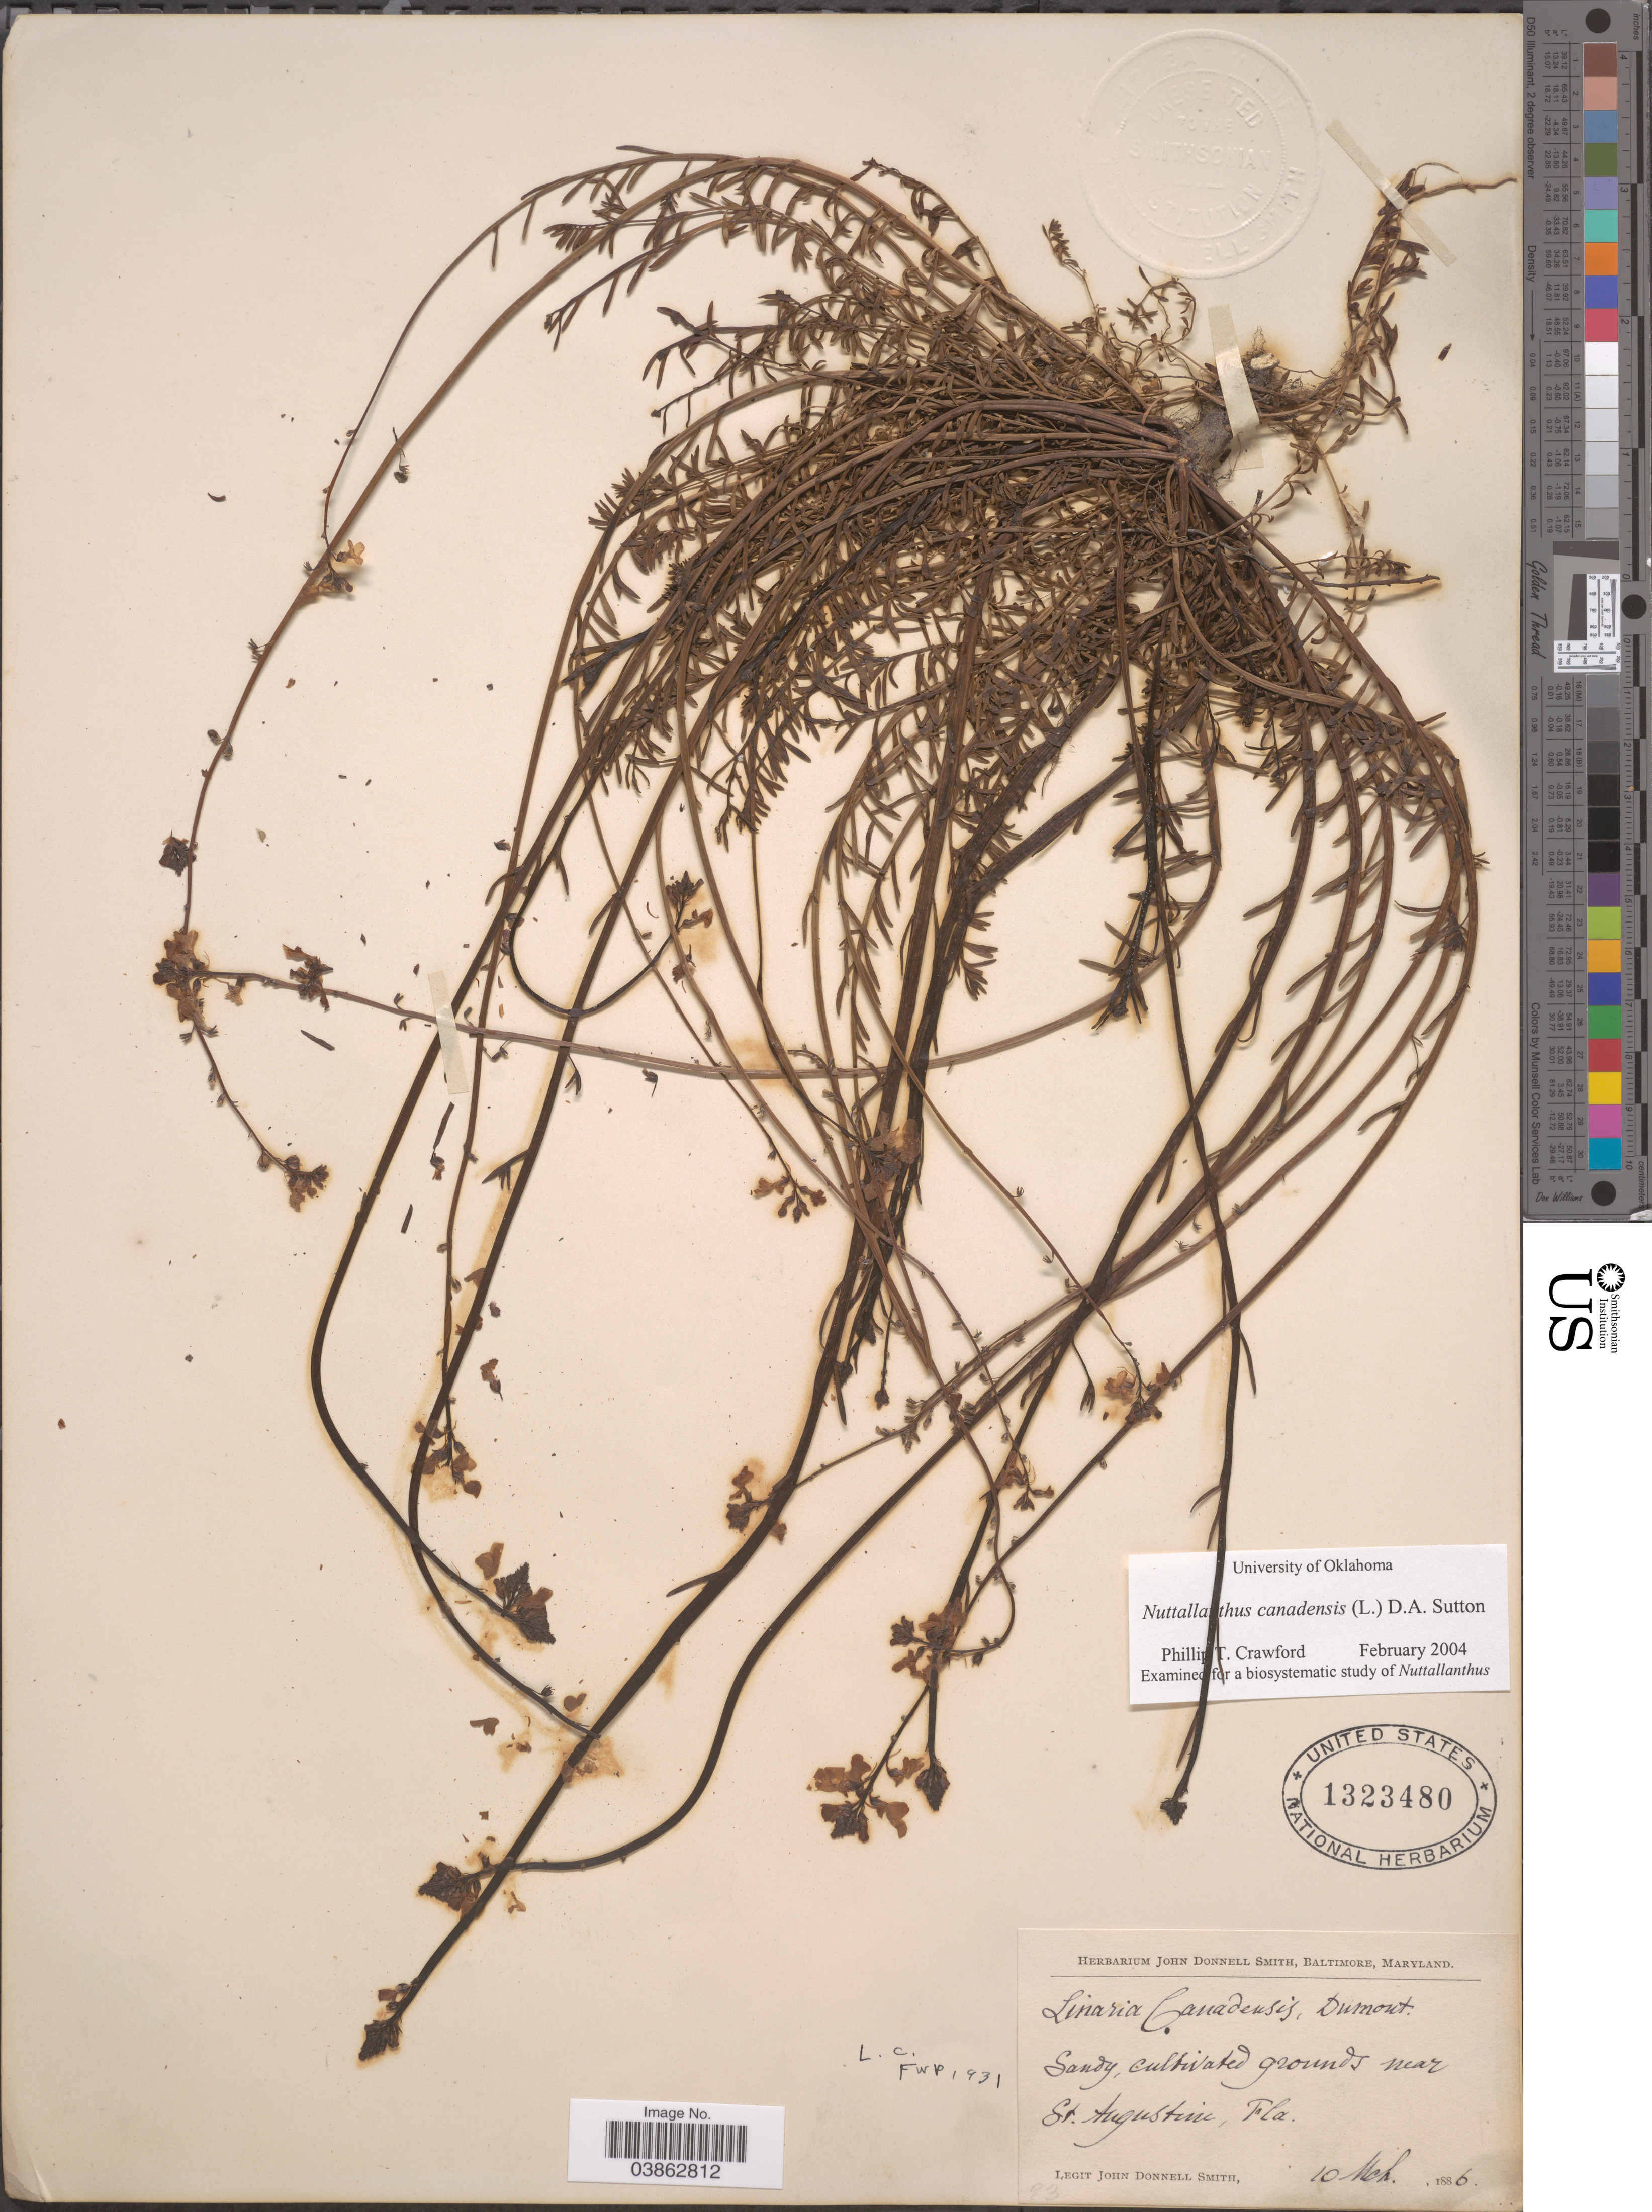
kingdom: Plantae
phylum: Tracheophyta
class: Magnoliopsida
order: Lamiales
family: Plantaginaceae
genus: Linaria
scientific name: Linaria canadensis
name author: (L.) Dum. Cours.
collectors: J. Donnell Smith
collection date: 1886-03-10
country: United States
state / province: Florida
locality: Sandy, cultivated grounds near St. Augustine.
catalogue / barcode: US 1323480